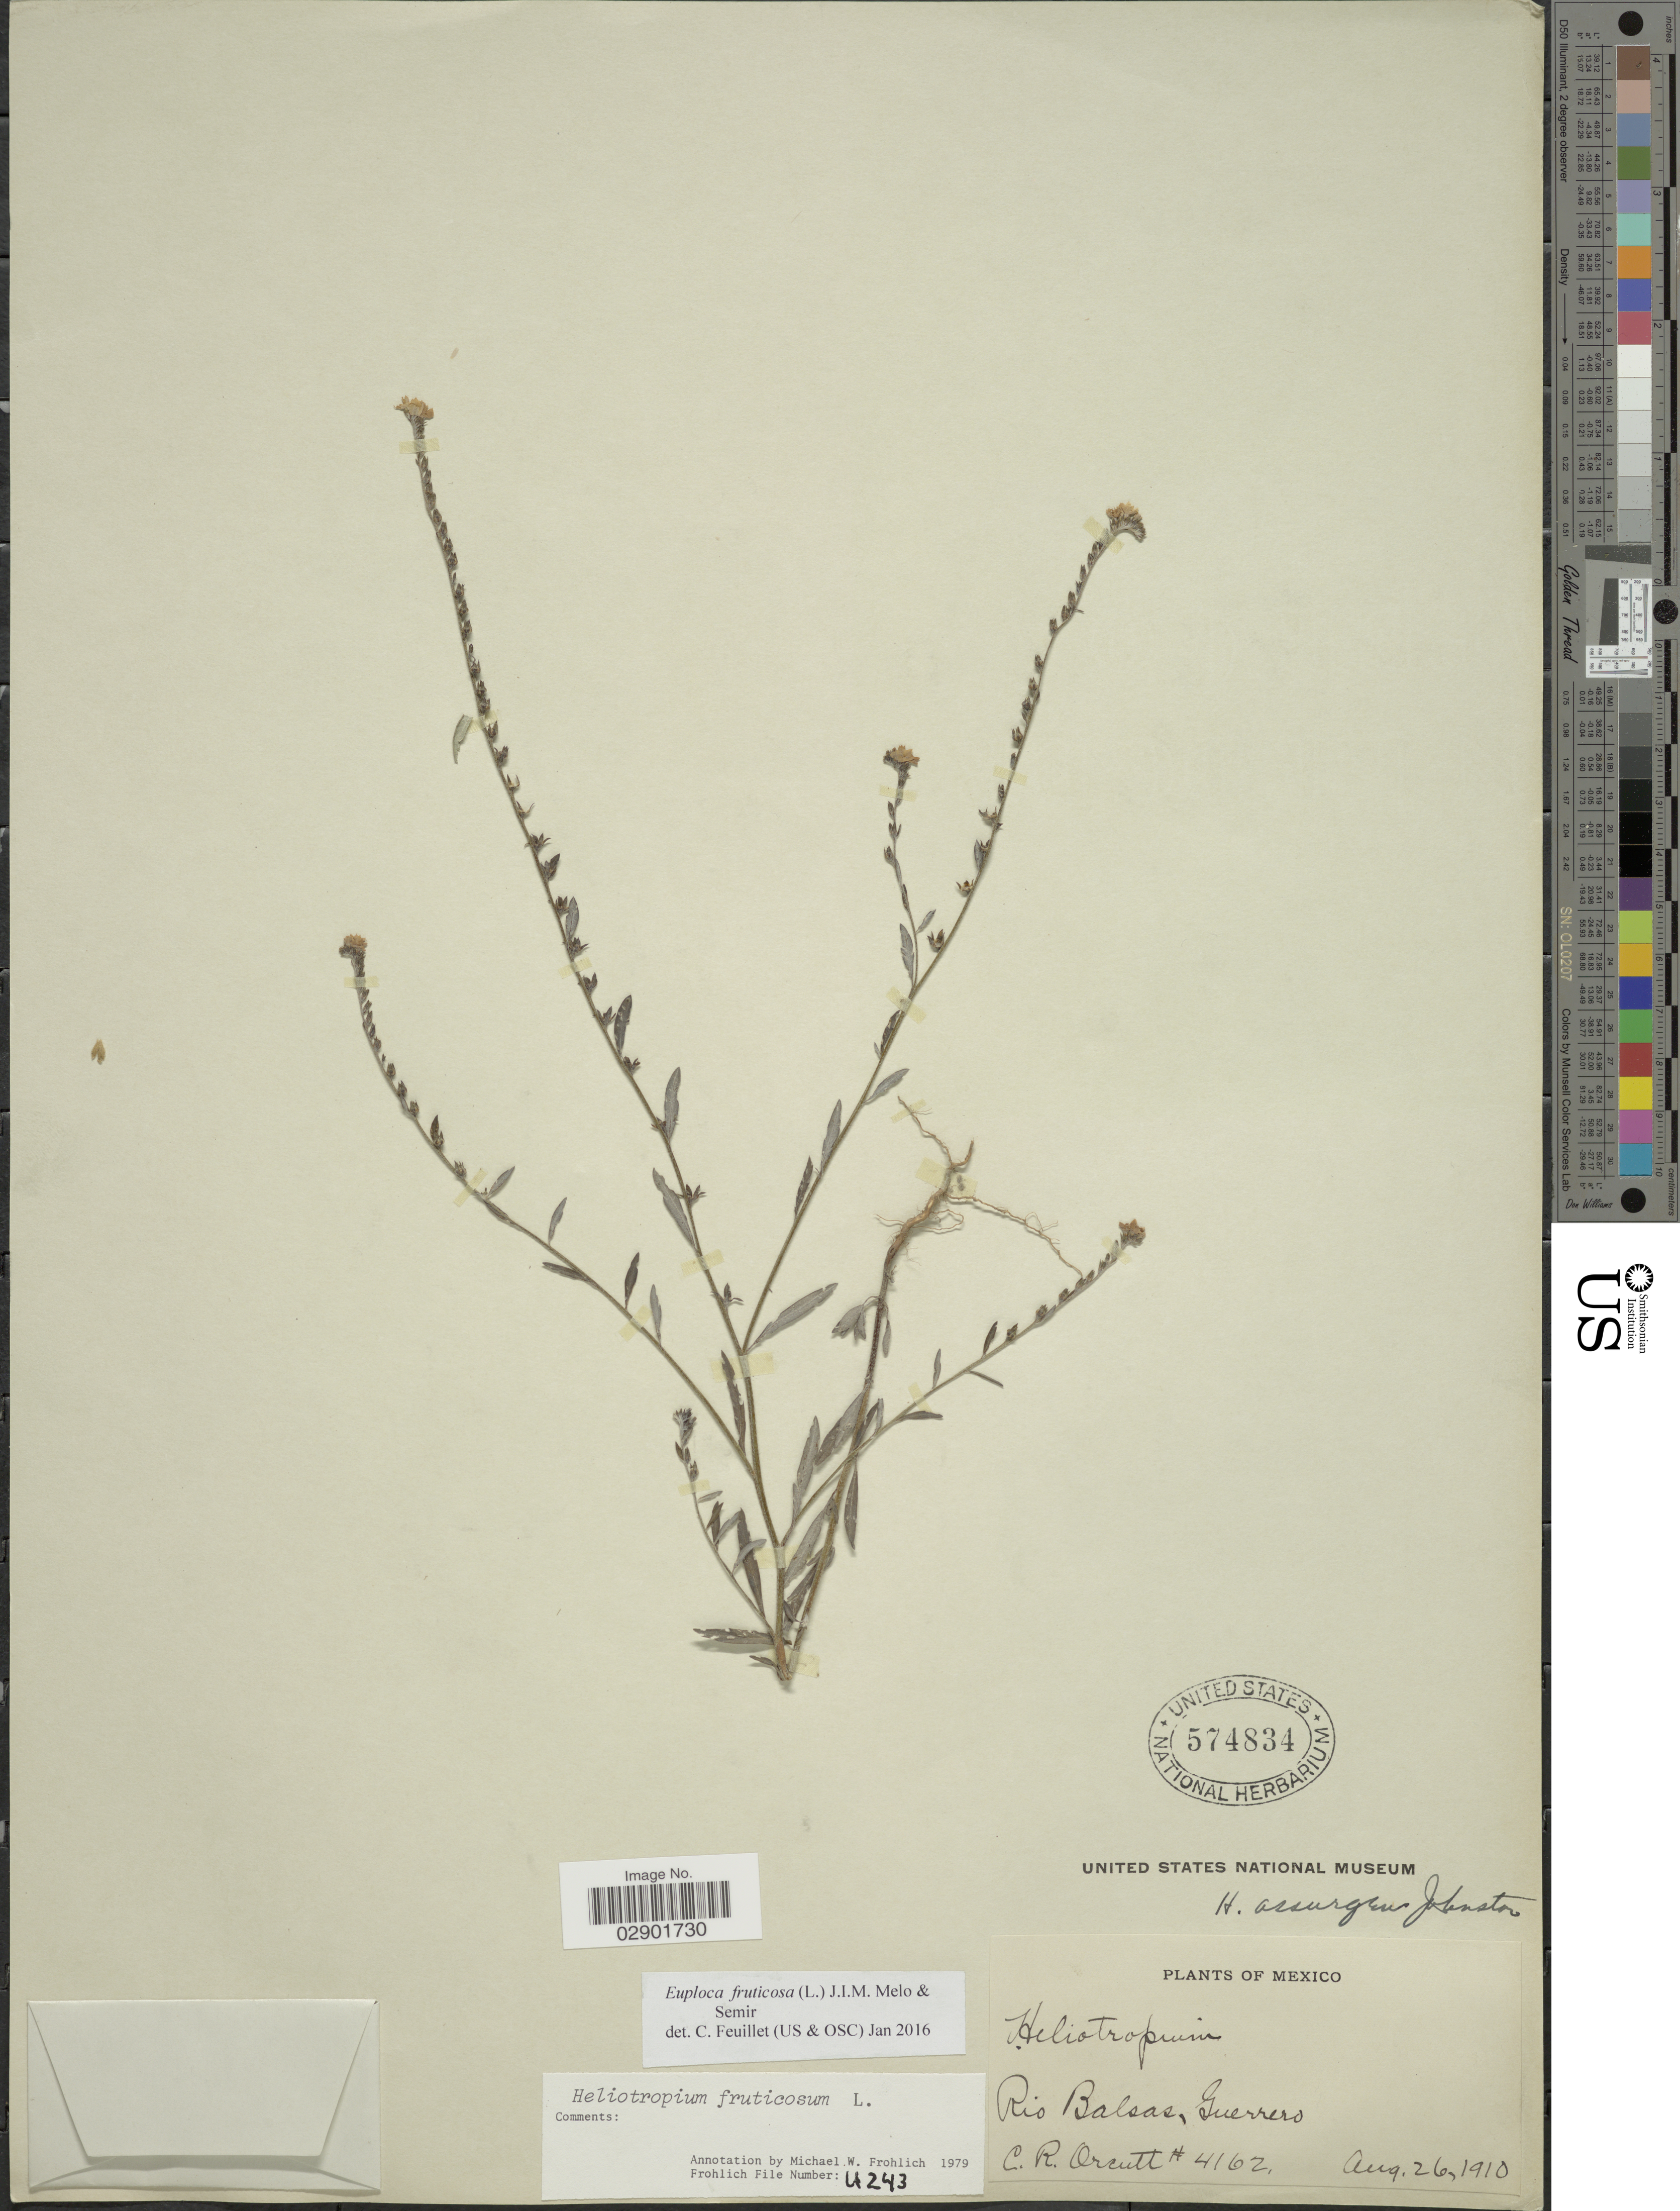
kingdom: Plantae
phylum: Tracheophyta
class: Magnoliopsida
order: Boraginales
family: Heliotropiaceae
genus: Euploca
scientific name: Euploca fruticosa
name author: (L.) J.I.M. Melo & Semir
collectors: C. R. Orcutt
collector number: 4162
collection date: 1910-08-26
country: Mexico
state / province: Guerrero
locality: Rio Balsas.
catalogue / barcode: US 574834